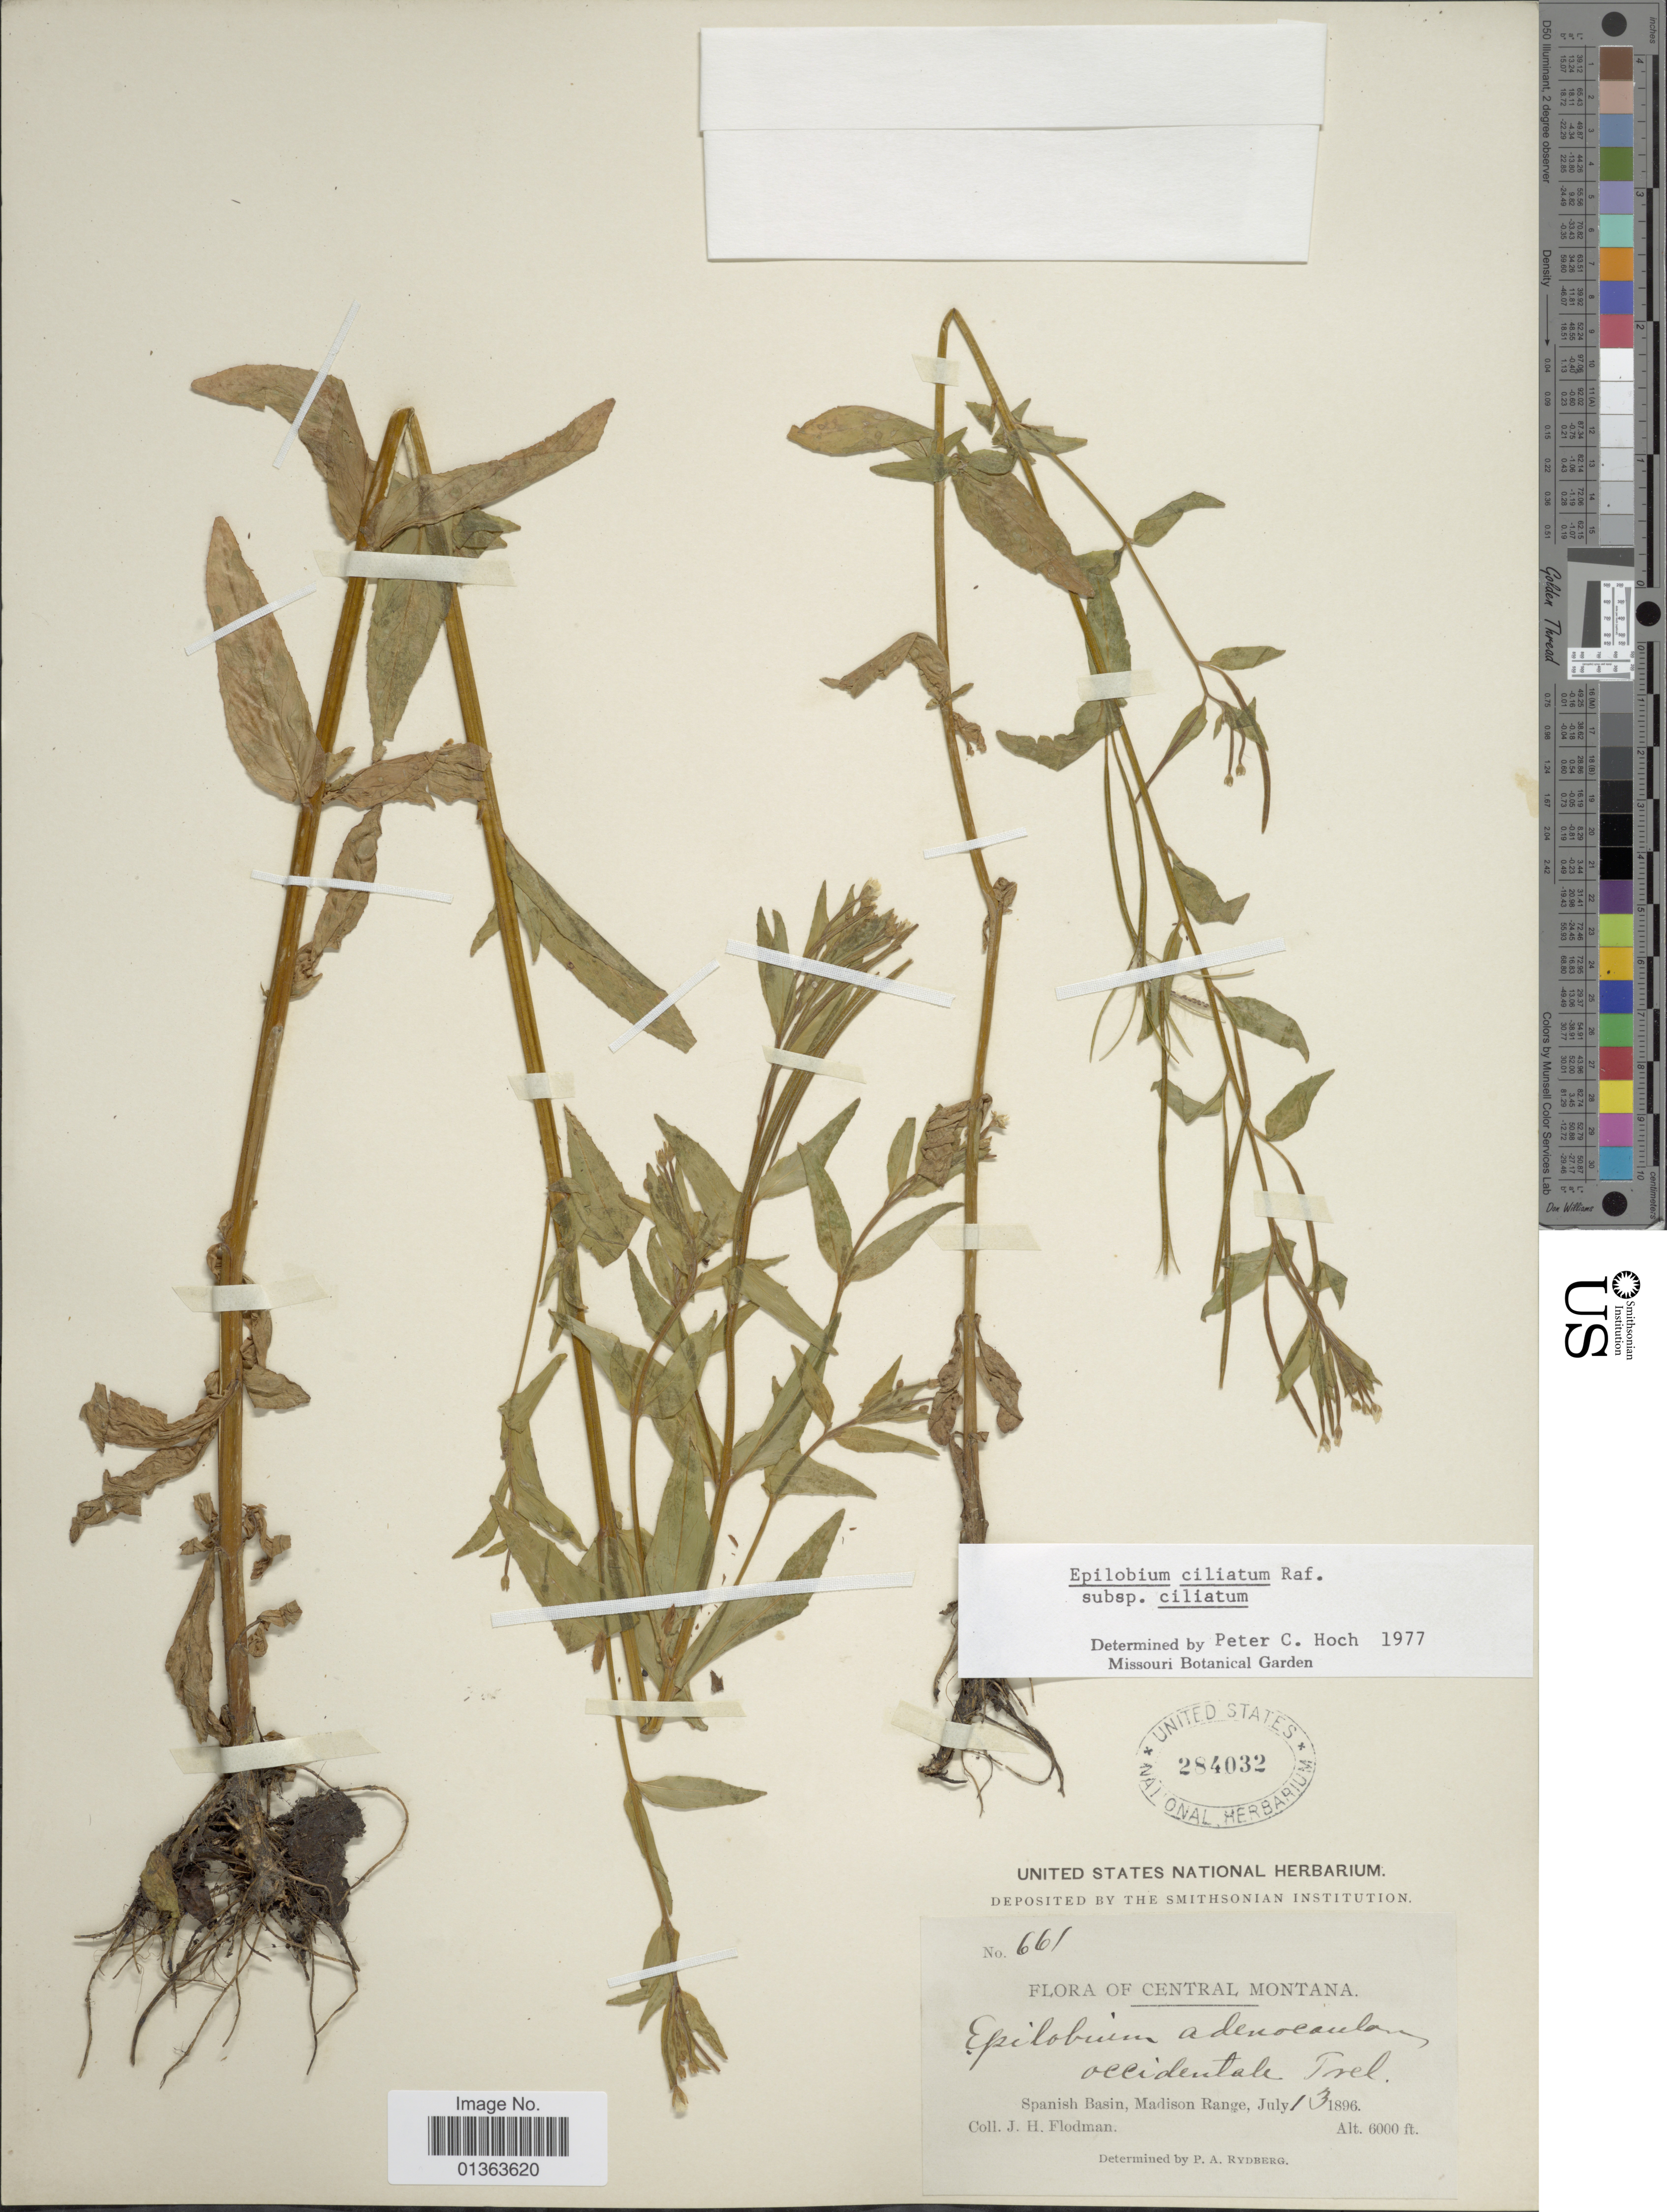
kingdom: Plantae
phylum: Tracheophyta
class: Magnoliopsida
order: Myrtales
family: Onagraceae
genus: Epilobium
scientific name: Epilobium ciliatum subsp. ciliatum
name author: Raf.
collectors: J. Flodman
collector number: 661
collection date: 1896-07-13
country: United States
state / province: Montana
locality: Central Montana. Spanish Basin, Madison Range.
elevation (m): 1829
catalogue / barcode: US 284032